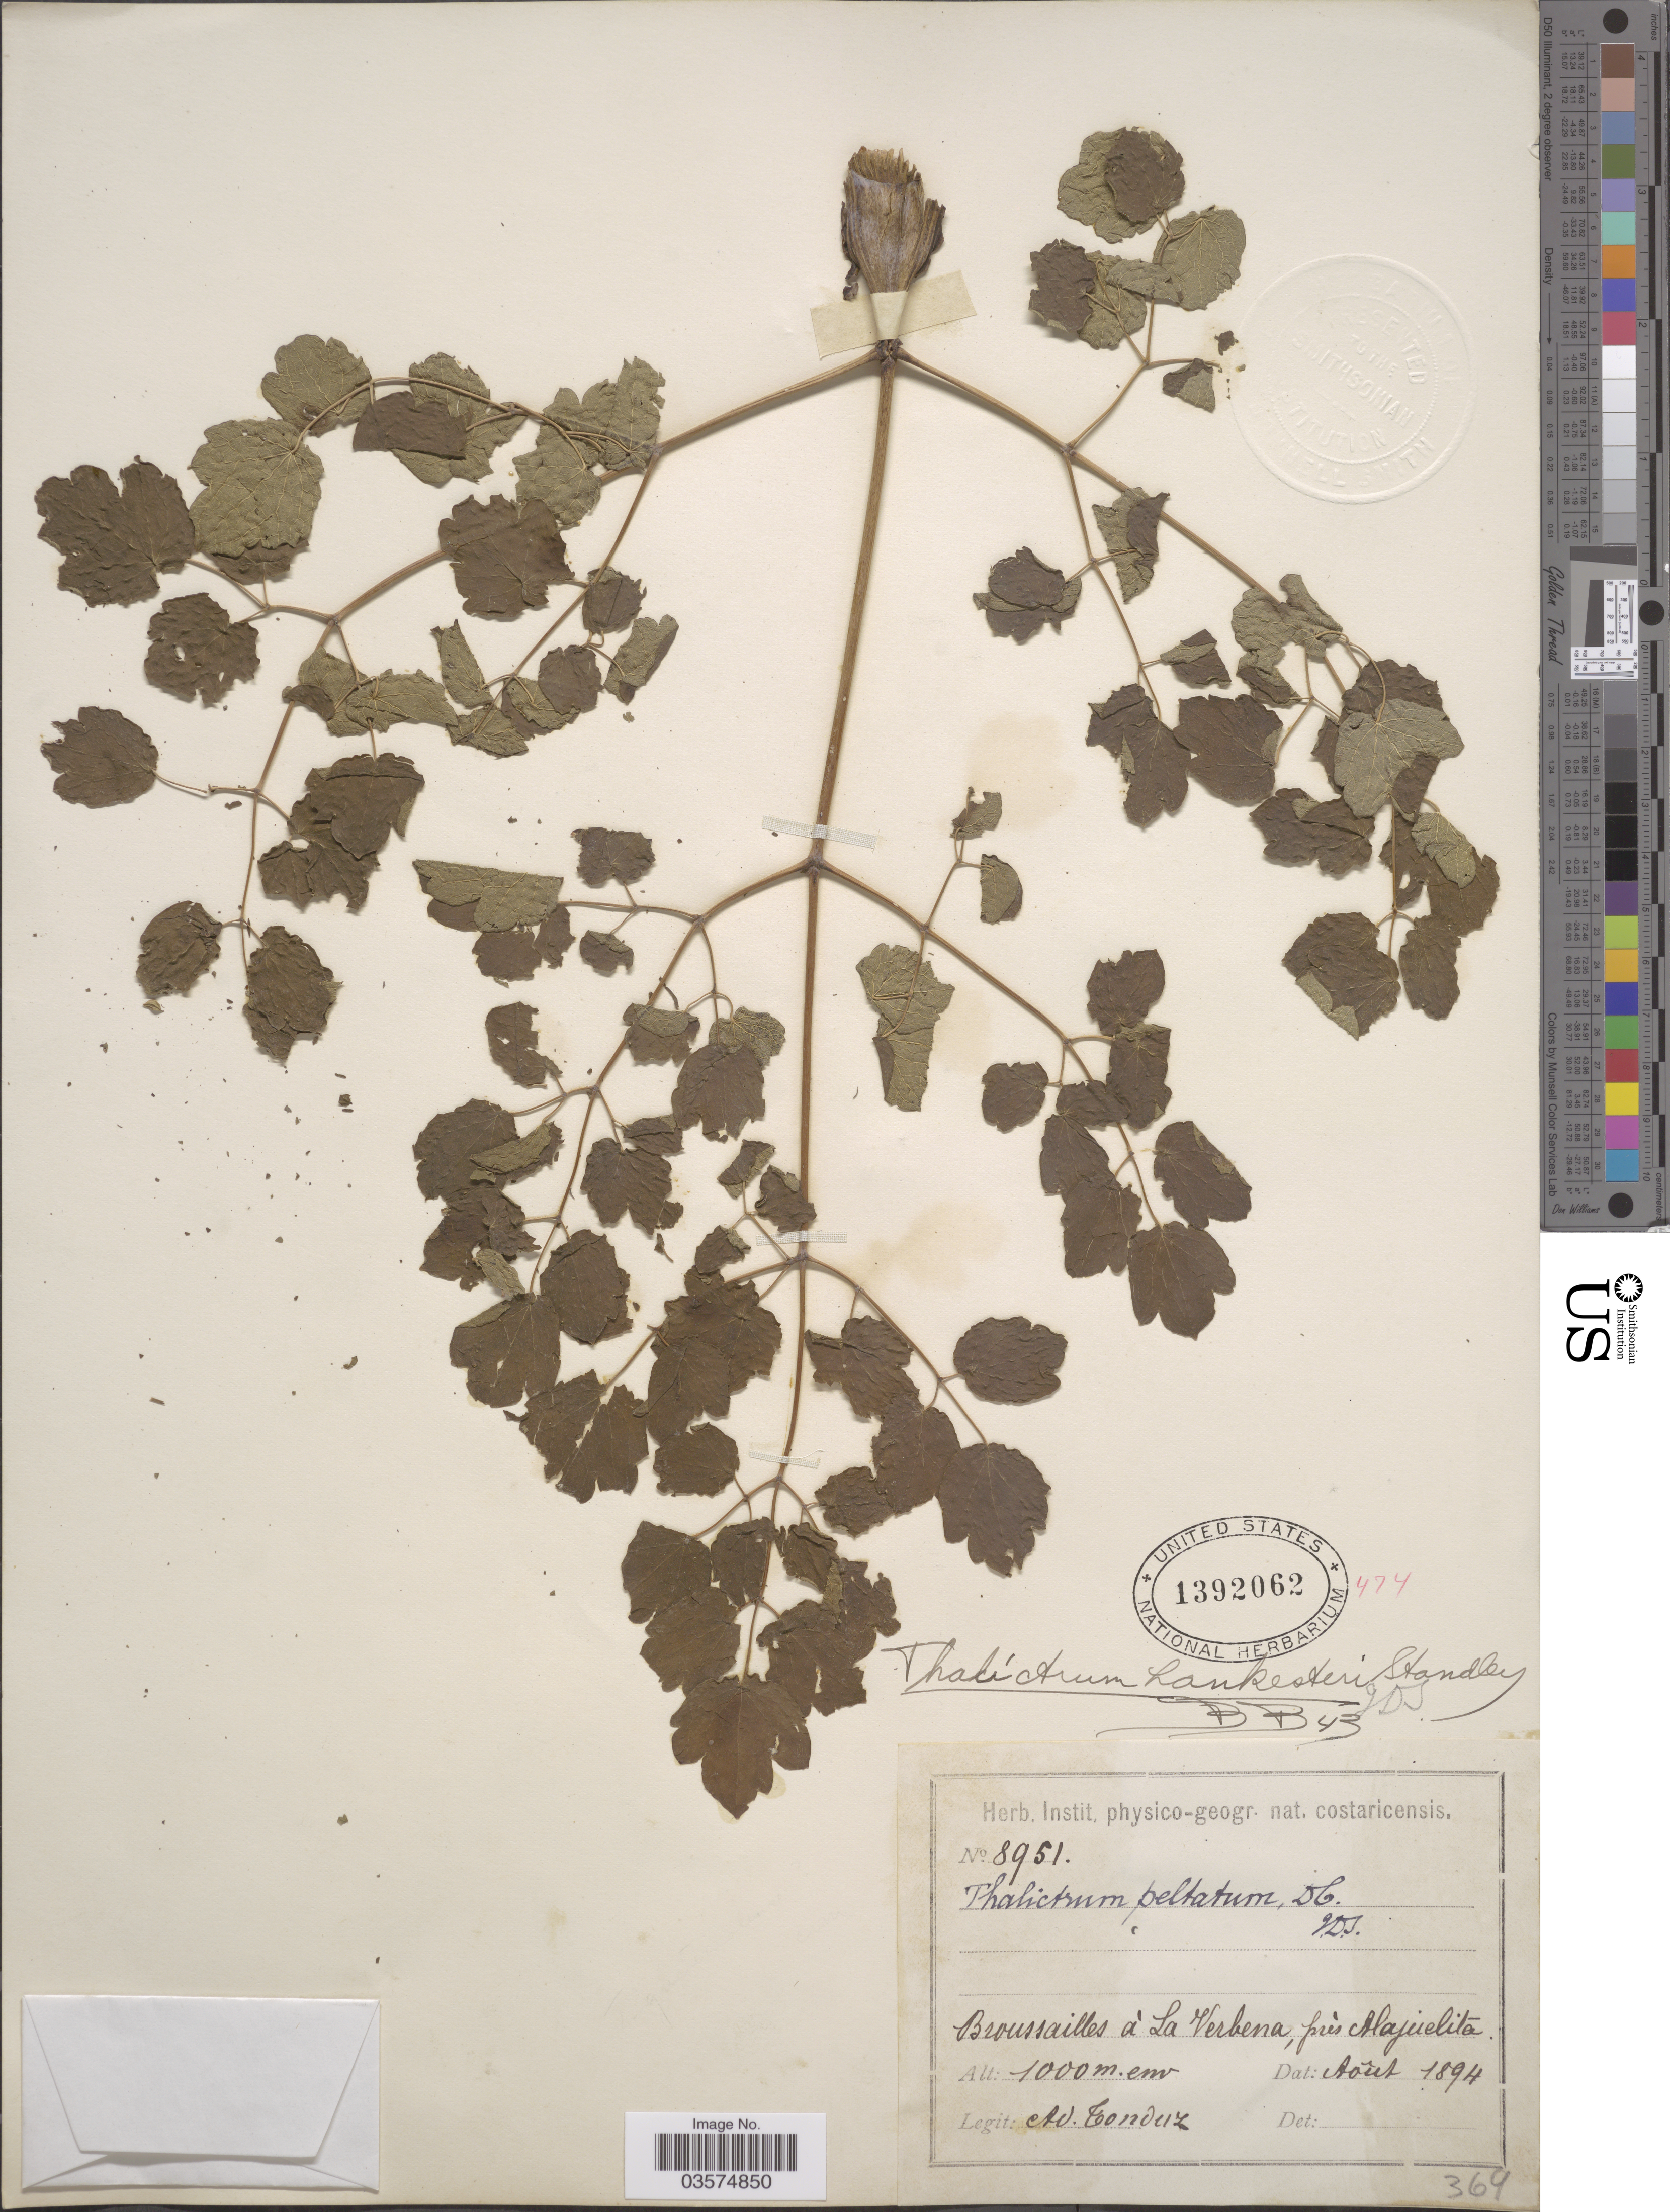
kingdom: Plantae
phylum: Tracheophyta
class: Magnoliopsida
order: Ranunculales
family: Ranunculaceae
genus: Thalictrum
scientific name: Thalictrum lankesteri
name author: Standl.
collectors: A. Tonduz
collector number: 8951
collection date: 1894-08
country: Costa Rica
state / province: Alajuela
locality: Broussailles á La Verbana, prés Alajuelita.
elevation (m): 1000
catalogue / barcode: US 1392062